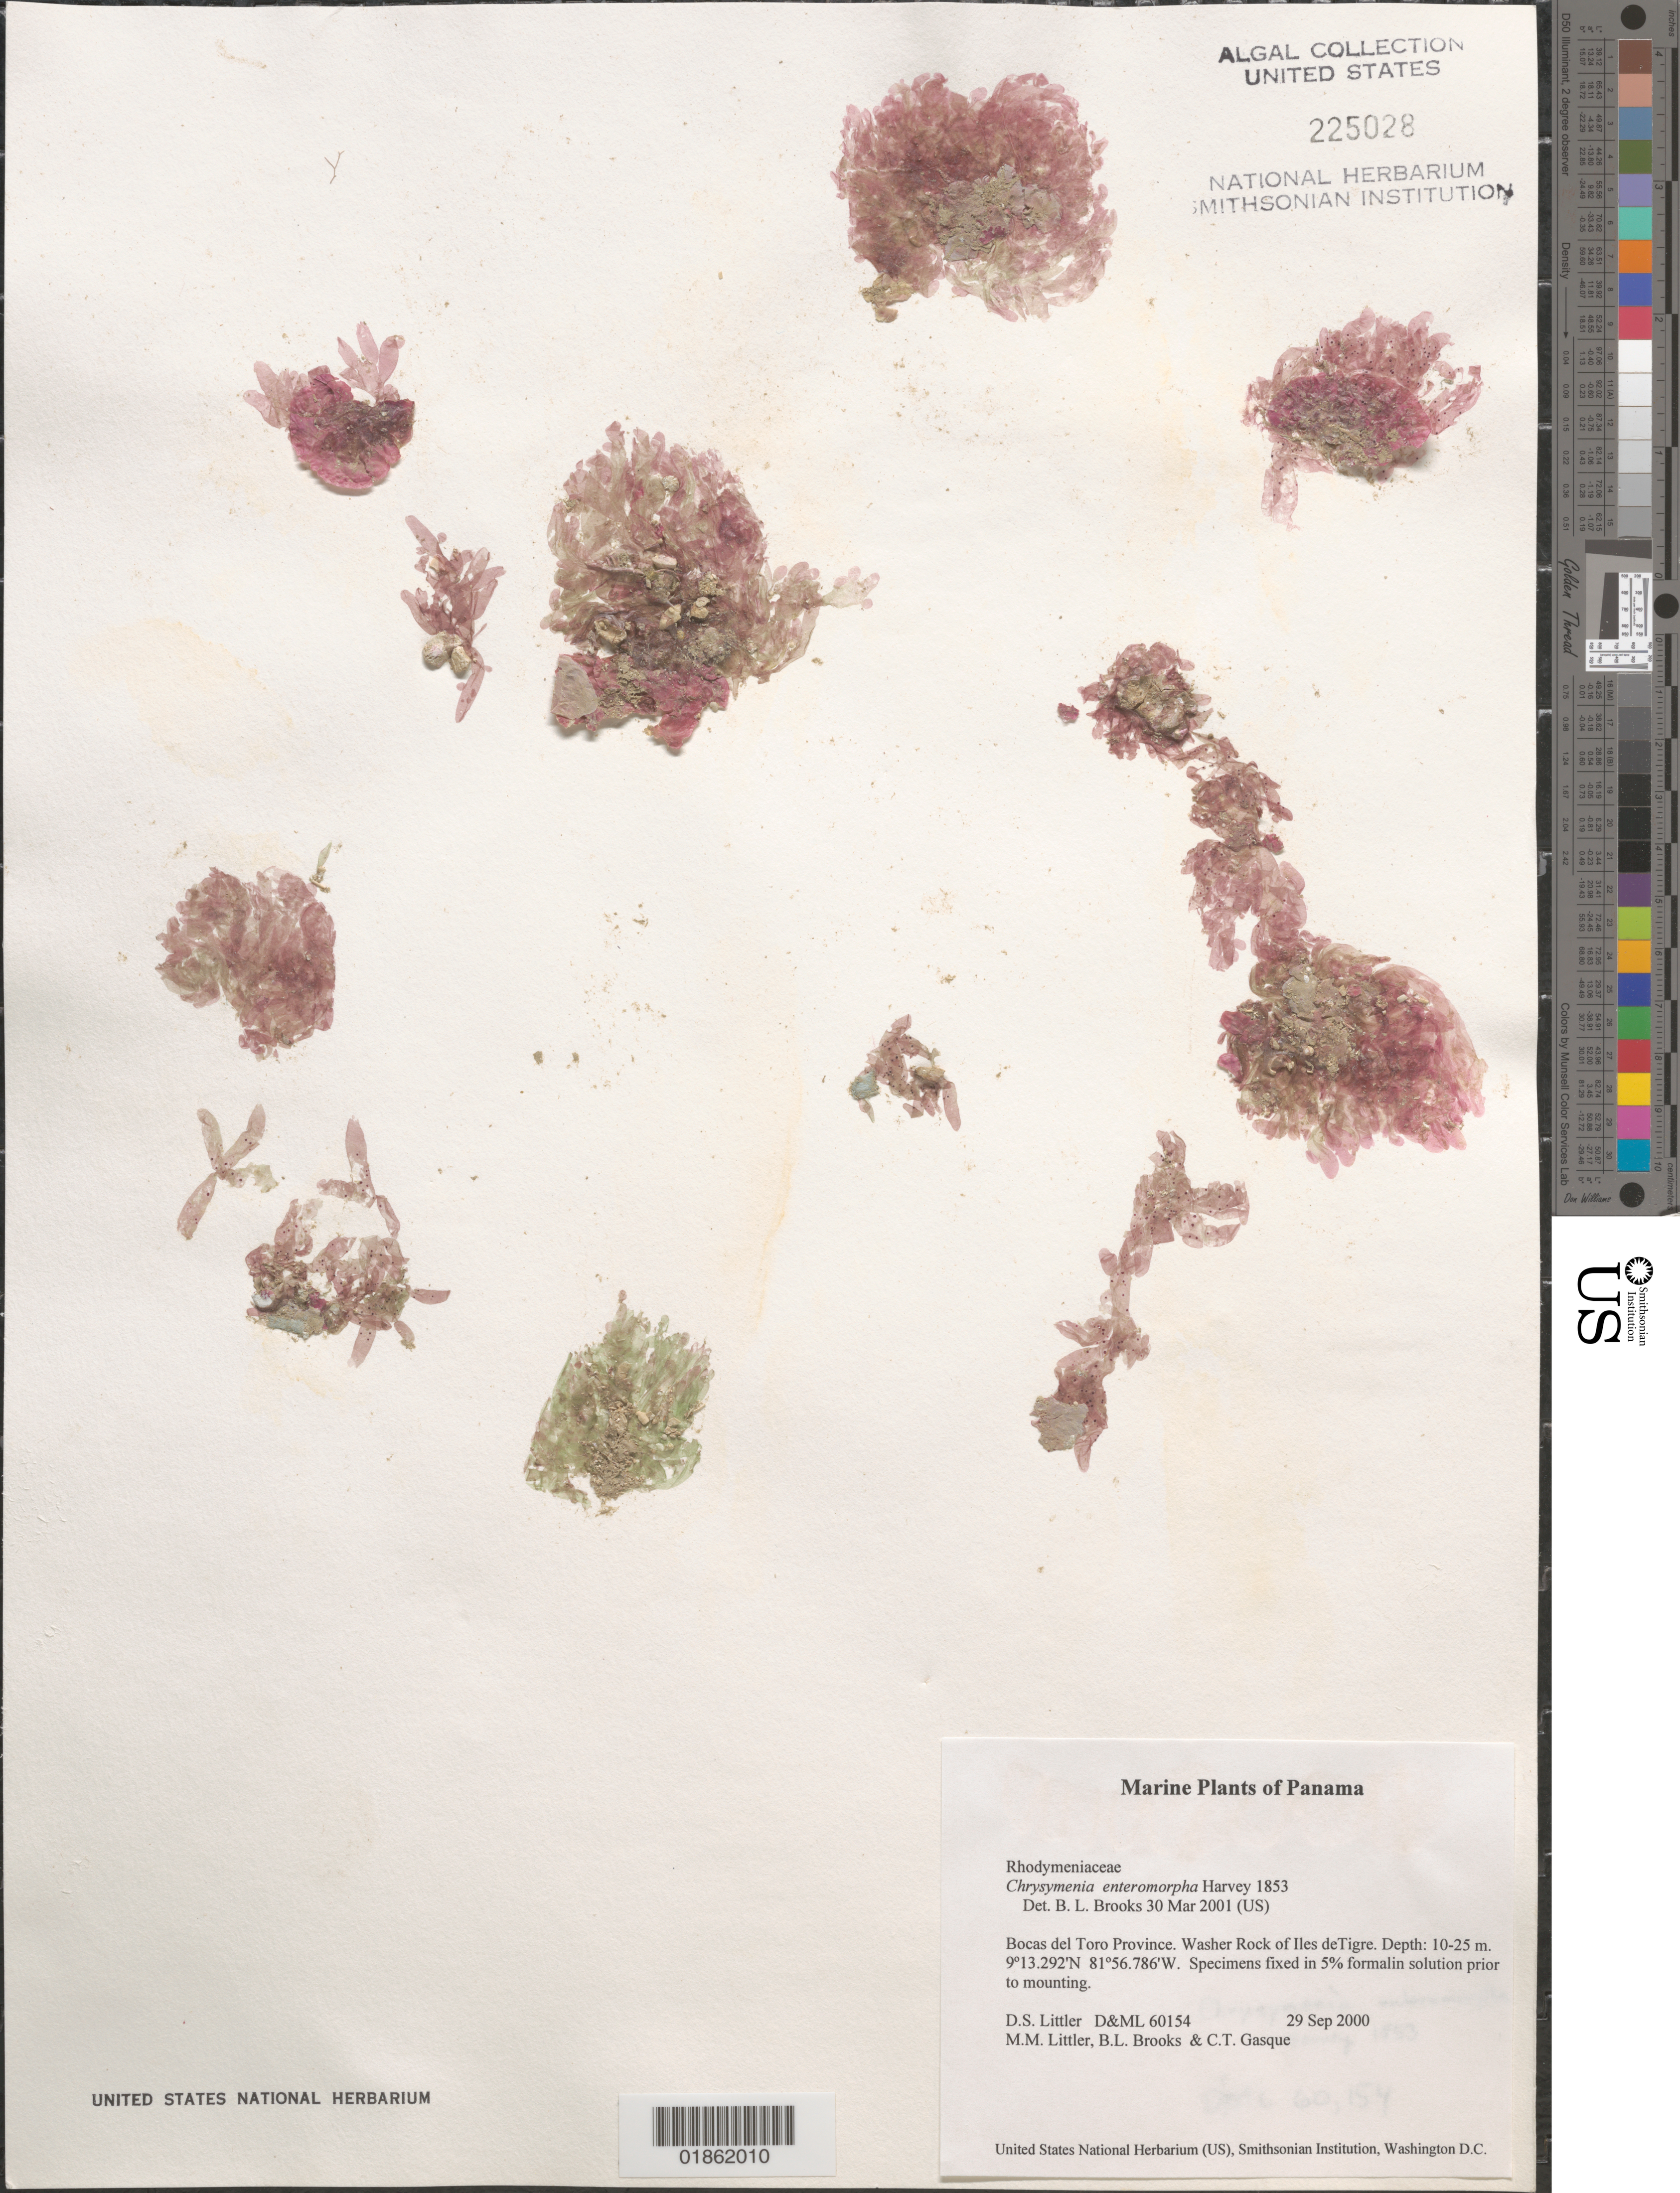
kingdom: Plantae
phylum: Rhodophyta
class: Florideophyceae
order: Rhodymeniales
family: Rhodymeniaceae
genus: Botryocladia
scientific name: Botryocladia enteromorpha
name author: (Harv.) W.E. Schmidt et al. in W.E. Schmidt et al.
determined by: Algae name updating Project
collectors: D. S. Littler, M. M. Littler & C. Gasque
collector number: D&ML 60154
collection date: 2000-09-29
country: Panama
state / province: Ngöbe-Buglé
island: Tiger Cays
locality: Tiger Rocks, Washer Rock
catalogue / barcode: US 225028